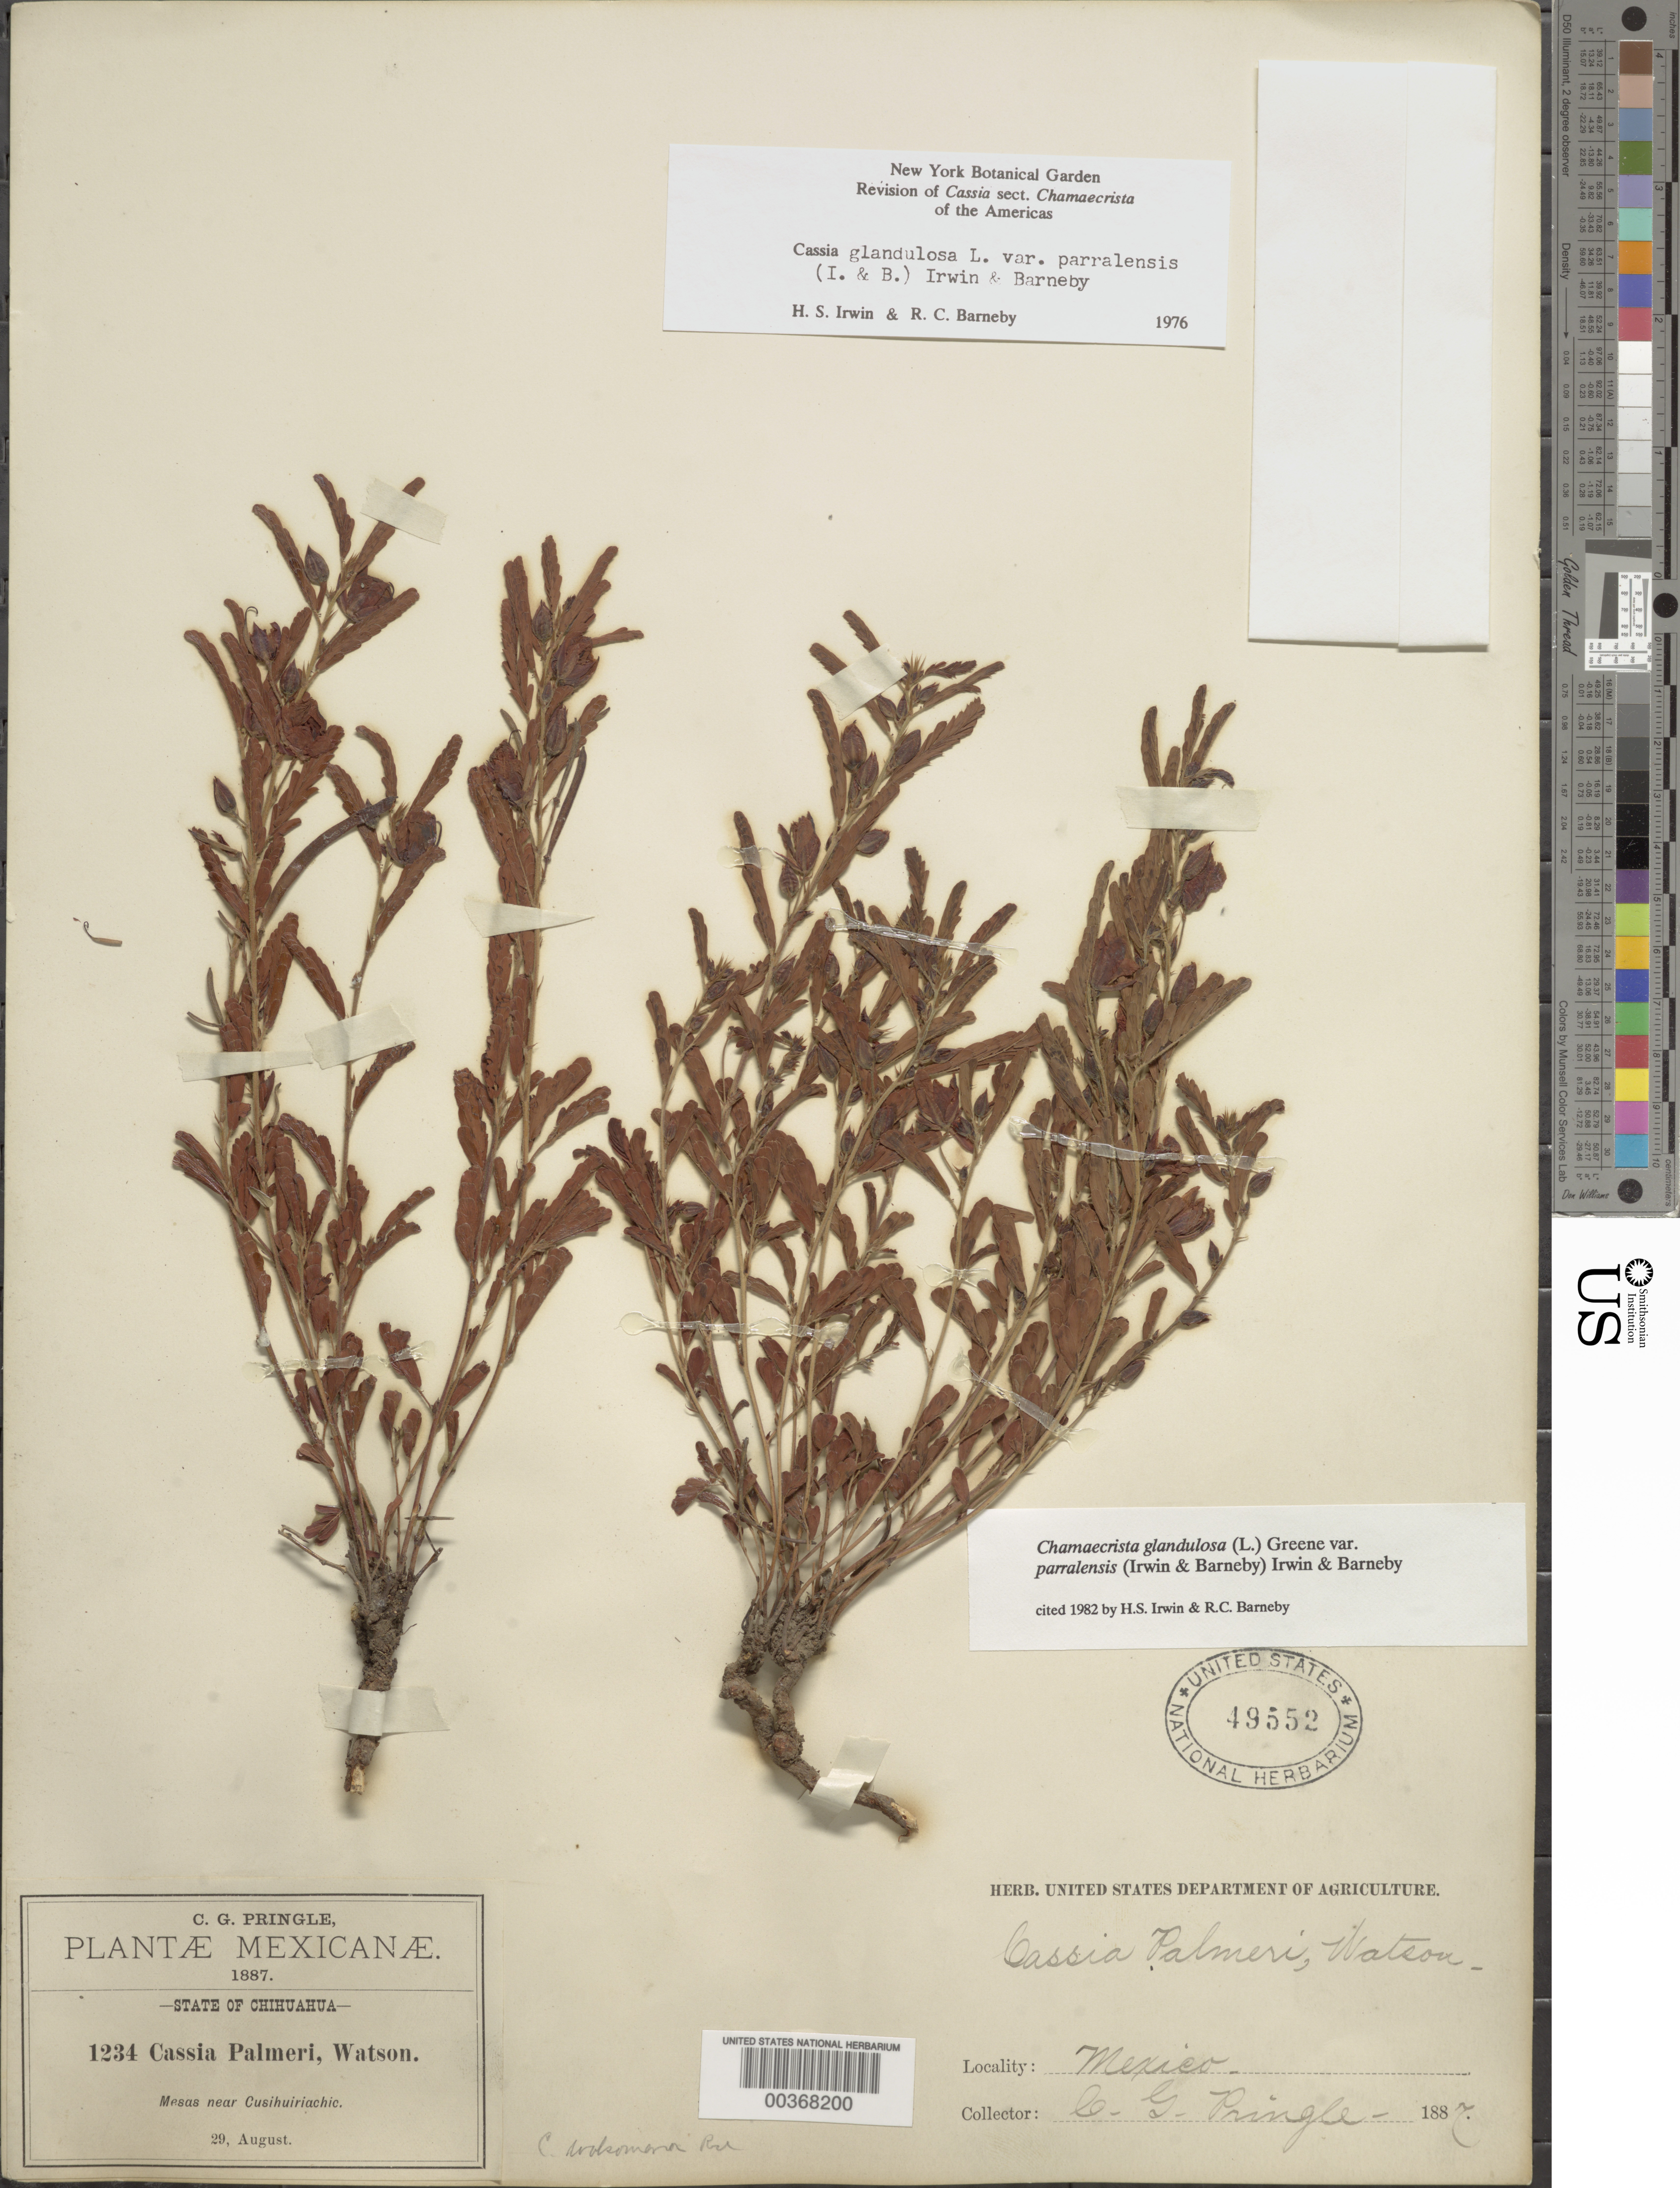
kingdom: Plantae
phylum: Tracheophyta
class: Magnoliopsida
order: Fabales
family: Fabaceae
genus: Chamaecrista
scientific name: Chamaecrista glandulosa var. parralensis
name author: (H.S. Irwin & Barneby) H.S. Irwin & Barneby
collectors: C. G. Pringle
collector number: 1234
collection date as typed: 29 Aug 1887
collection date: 1887-08-29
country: Mexico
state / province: Chihuahua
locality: Near Cusihuiriachic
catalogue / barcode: US 49552